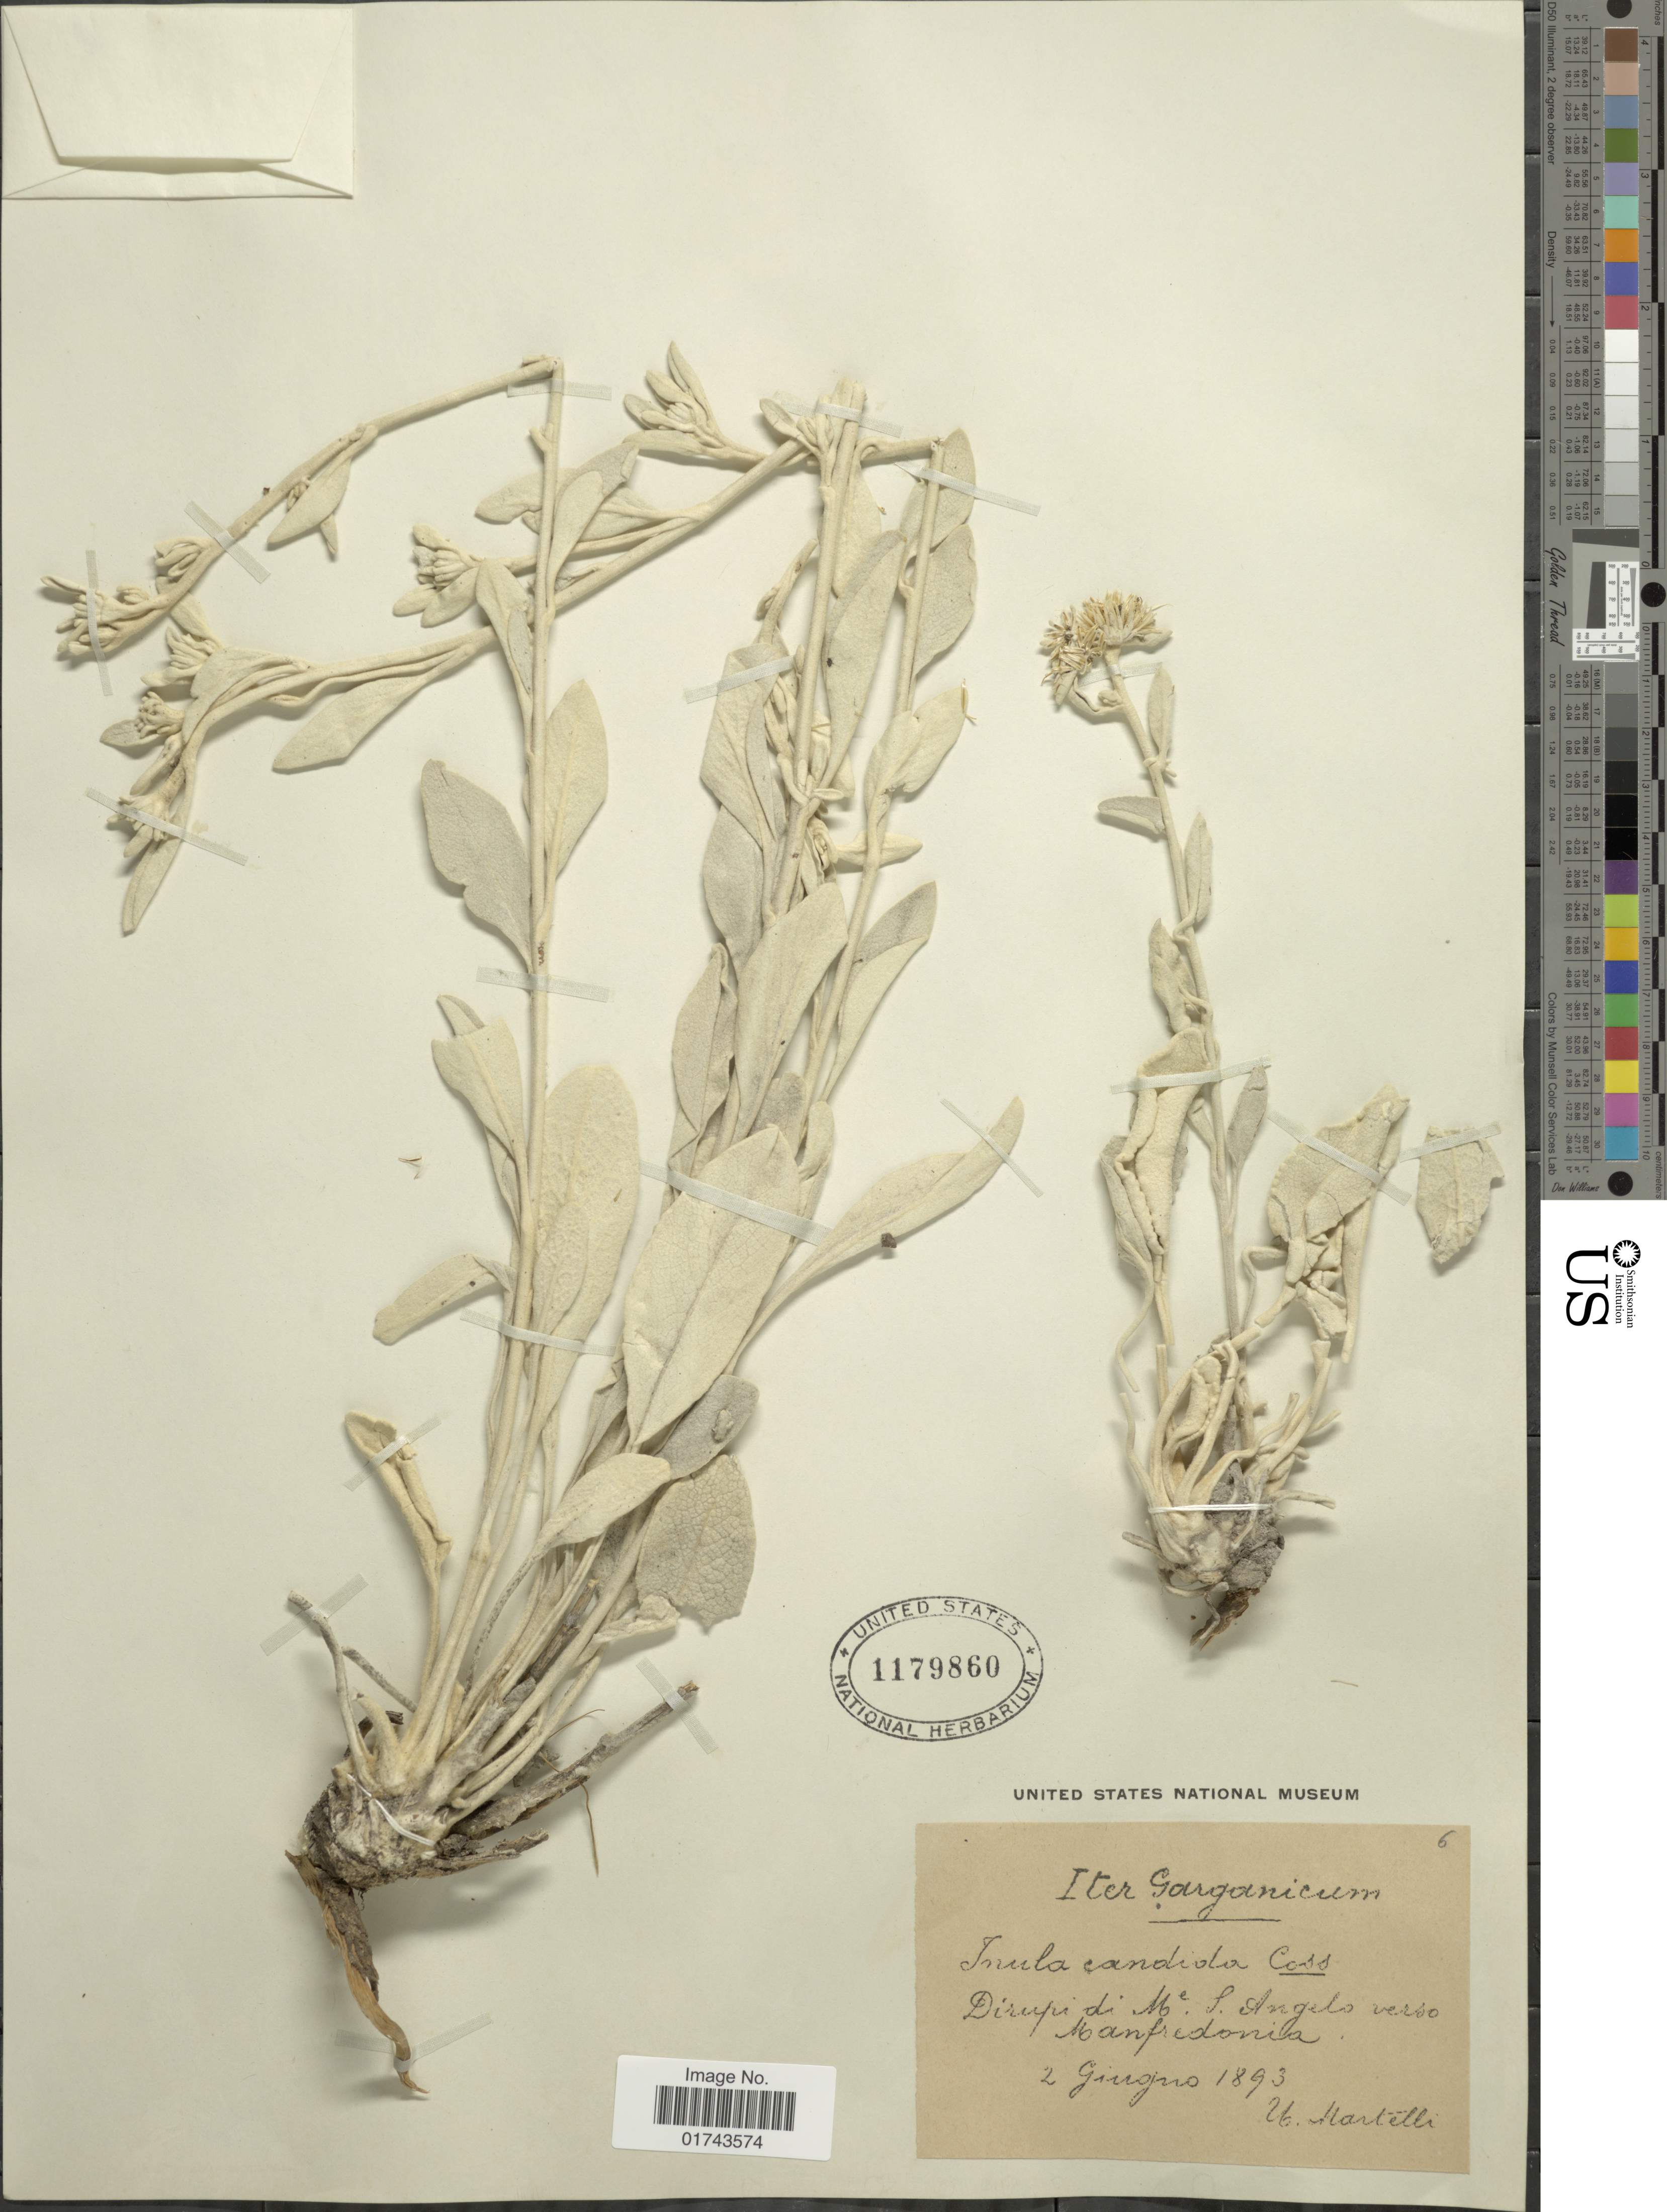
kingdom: Plantae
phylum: Tracheophyta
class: Magnoliopsida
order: Asterales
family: Asteraceae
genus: Inula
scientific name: Inula candida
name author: (L.) Cass.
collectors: U. Martelli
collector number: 6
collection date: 1893-01-02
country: Italy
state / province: Apulia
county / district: Foggia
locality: Dirupi di Me S. Angelo verso Manfredonia [interpreted]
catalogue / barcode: US 11797860